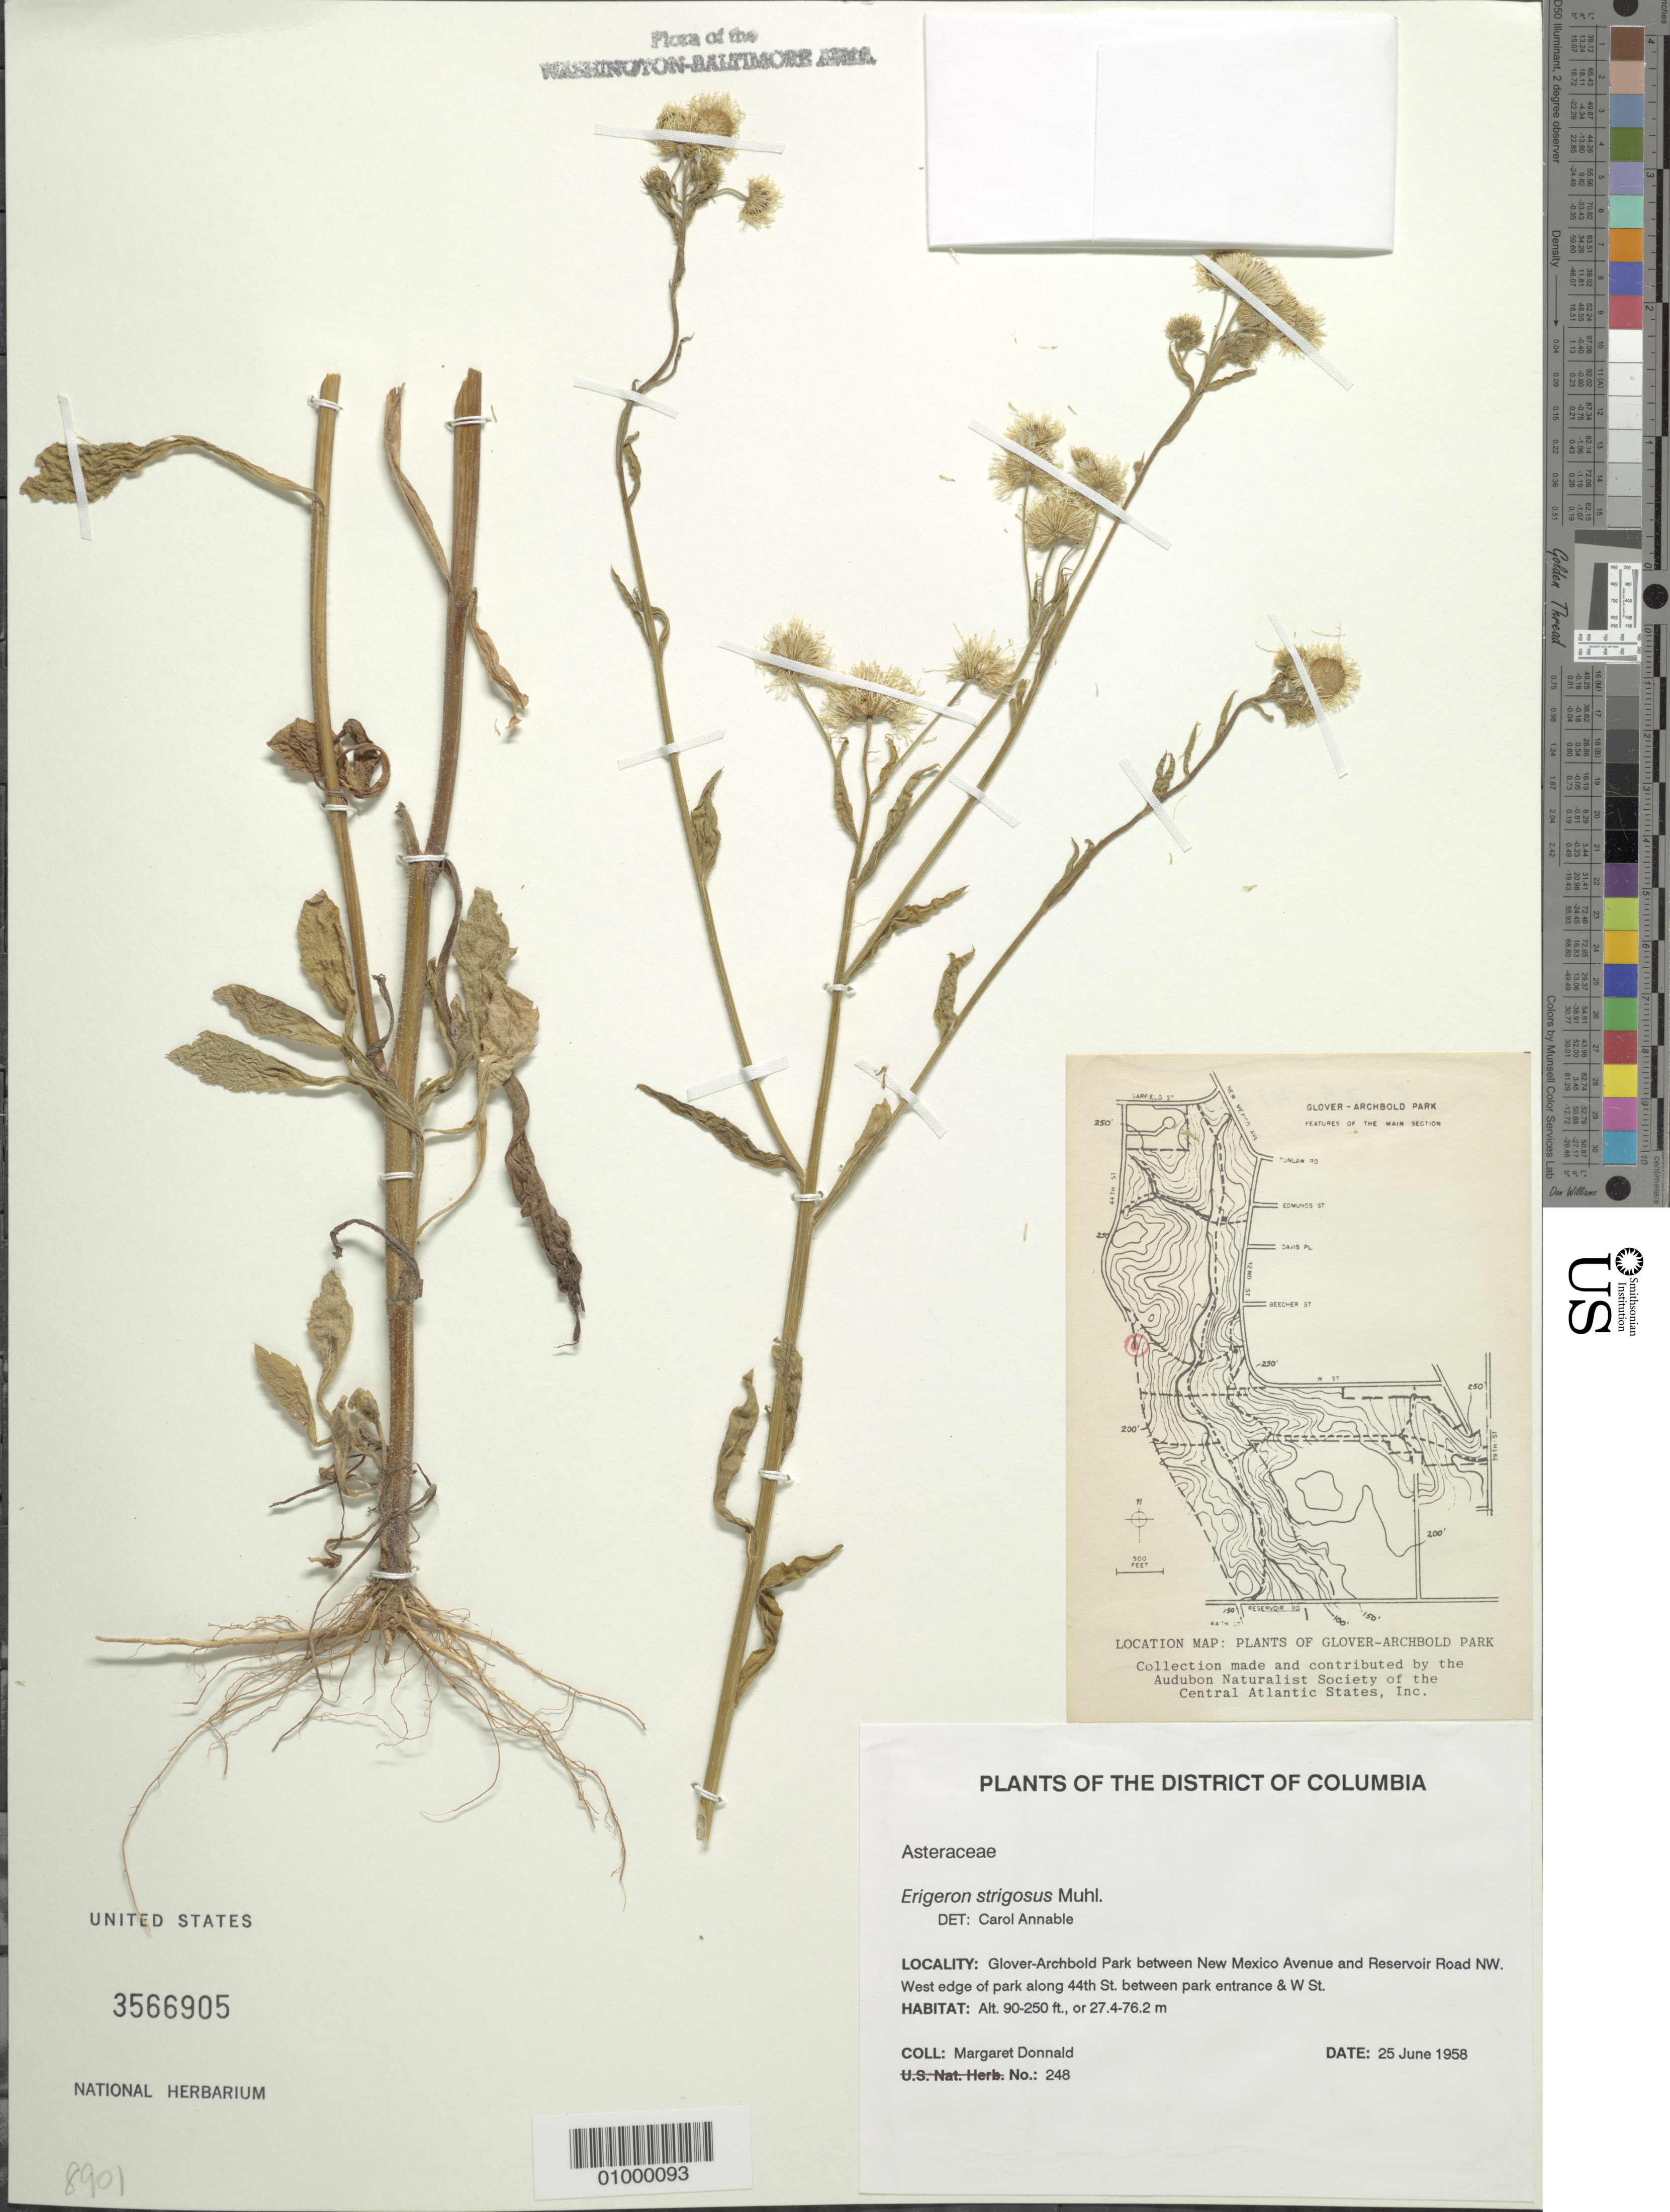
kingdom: Plantae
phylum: Tracheophyta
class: Magnoliopsida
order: Asterales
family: Asteraceae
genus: Erigeron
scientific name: Erigeron strigosus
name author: Muhl. ex Willd.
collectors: M. Donnald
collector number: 248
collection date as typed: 25 Jun 1958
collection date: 1958-06-25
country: United States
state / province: District of Columbia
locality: Glover-Archbold Park between New Mexico Avenue and Reservoir Road NW. West edge of park along 44th St. between park entrance & W St.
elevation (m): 27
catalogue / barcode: US 3566905